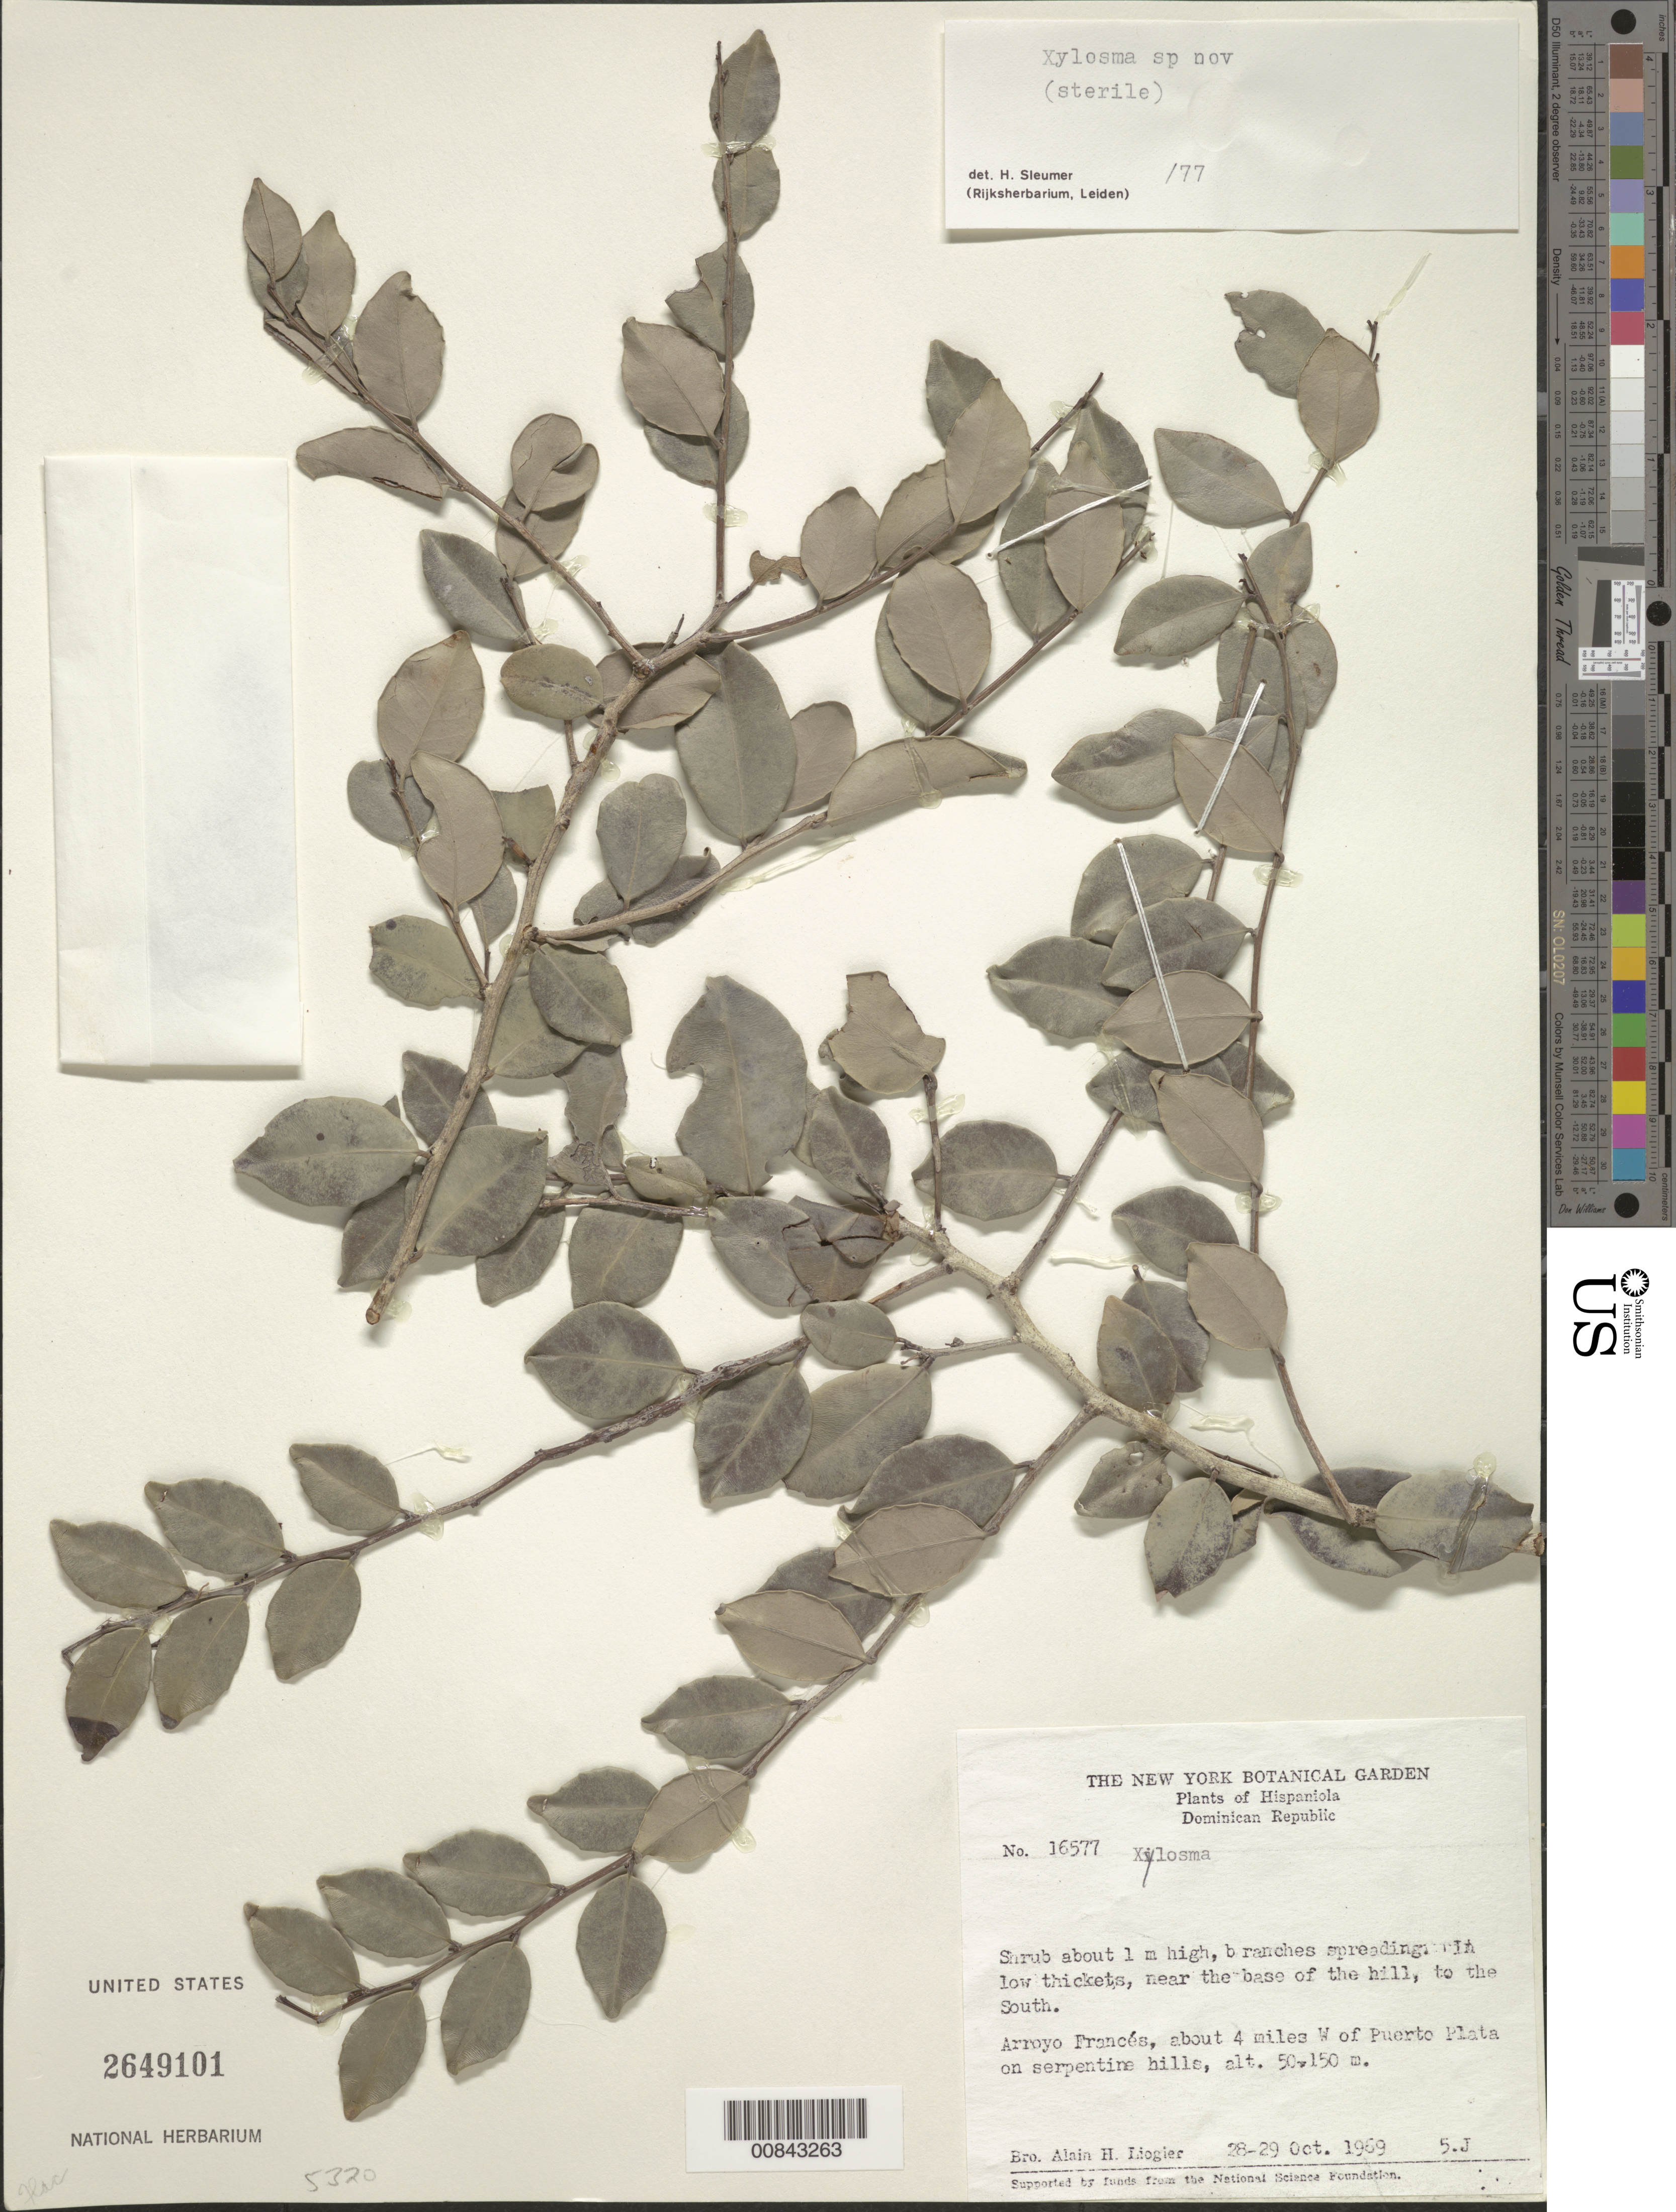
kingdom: Plantae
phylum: Tracheophyta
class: Magnoliopsida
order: Malpighiales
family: Salicaceae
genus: Xylosma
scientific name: Xylosma sp.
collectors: A. H. Liogier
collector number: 16577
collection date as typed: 28 Oct 1969 to 29 Oct 1969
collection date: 1969-10-28/1969-10-29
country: Dominican Republic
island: Hispaniola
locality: Arroyo Francés, about 4 miles W of Puerto Plata.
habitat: on serpentine hills. In low thickets near the base of the hill, to the south.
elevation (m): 50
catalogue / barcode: US 2649101